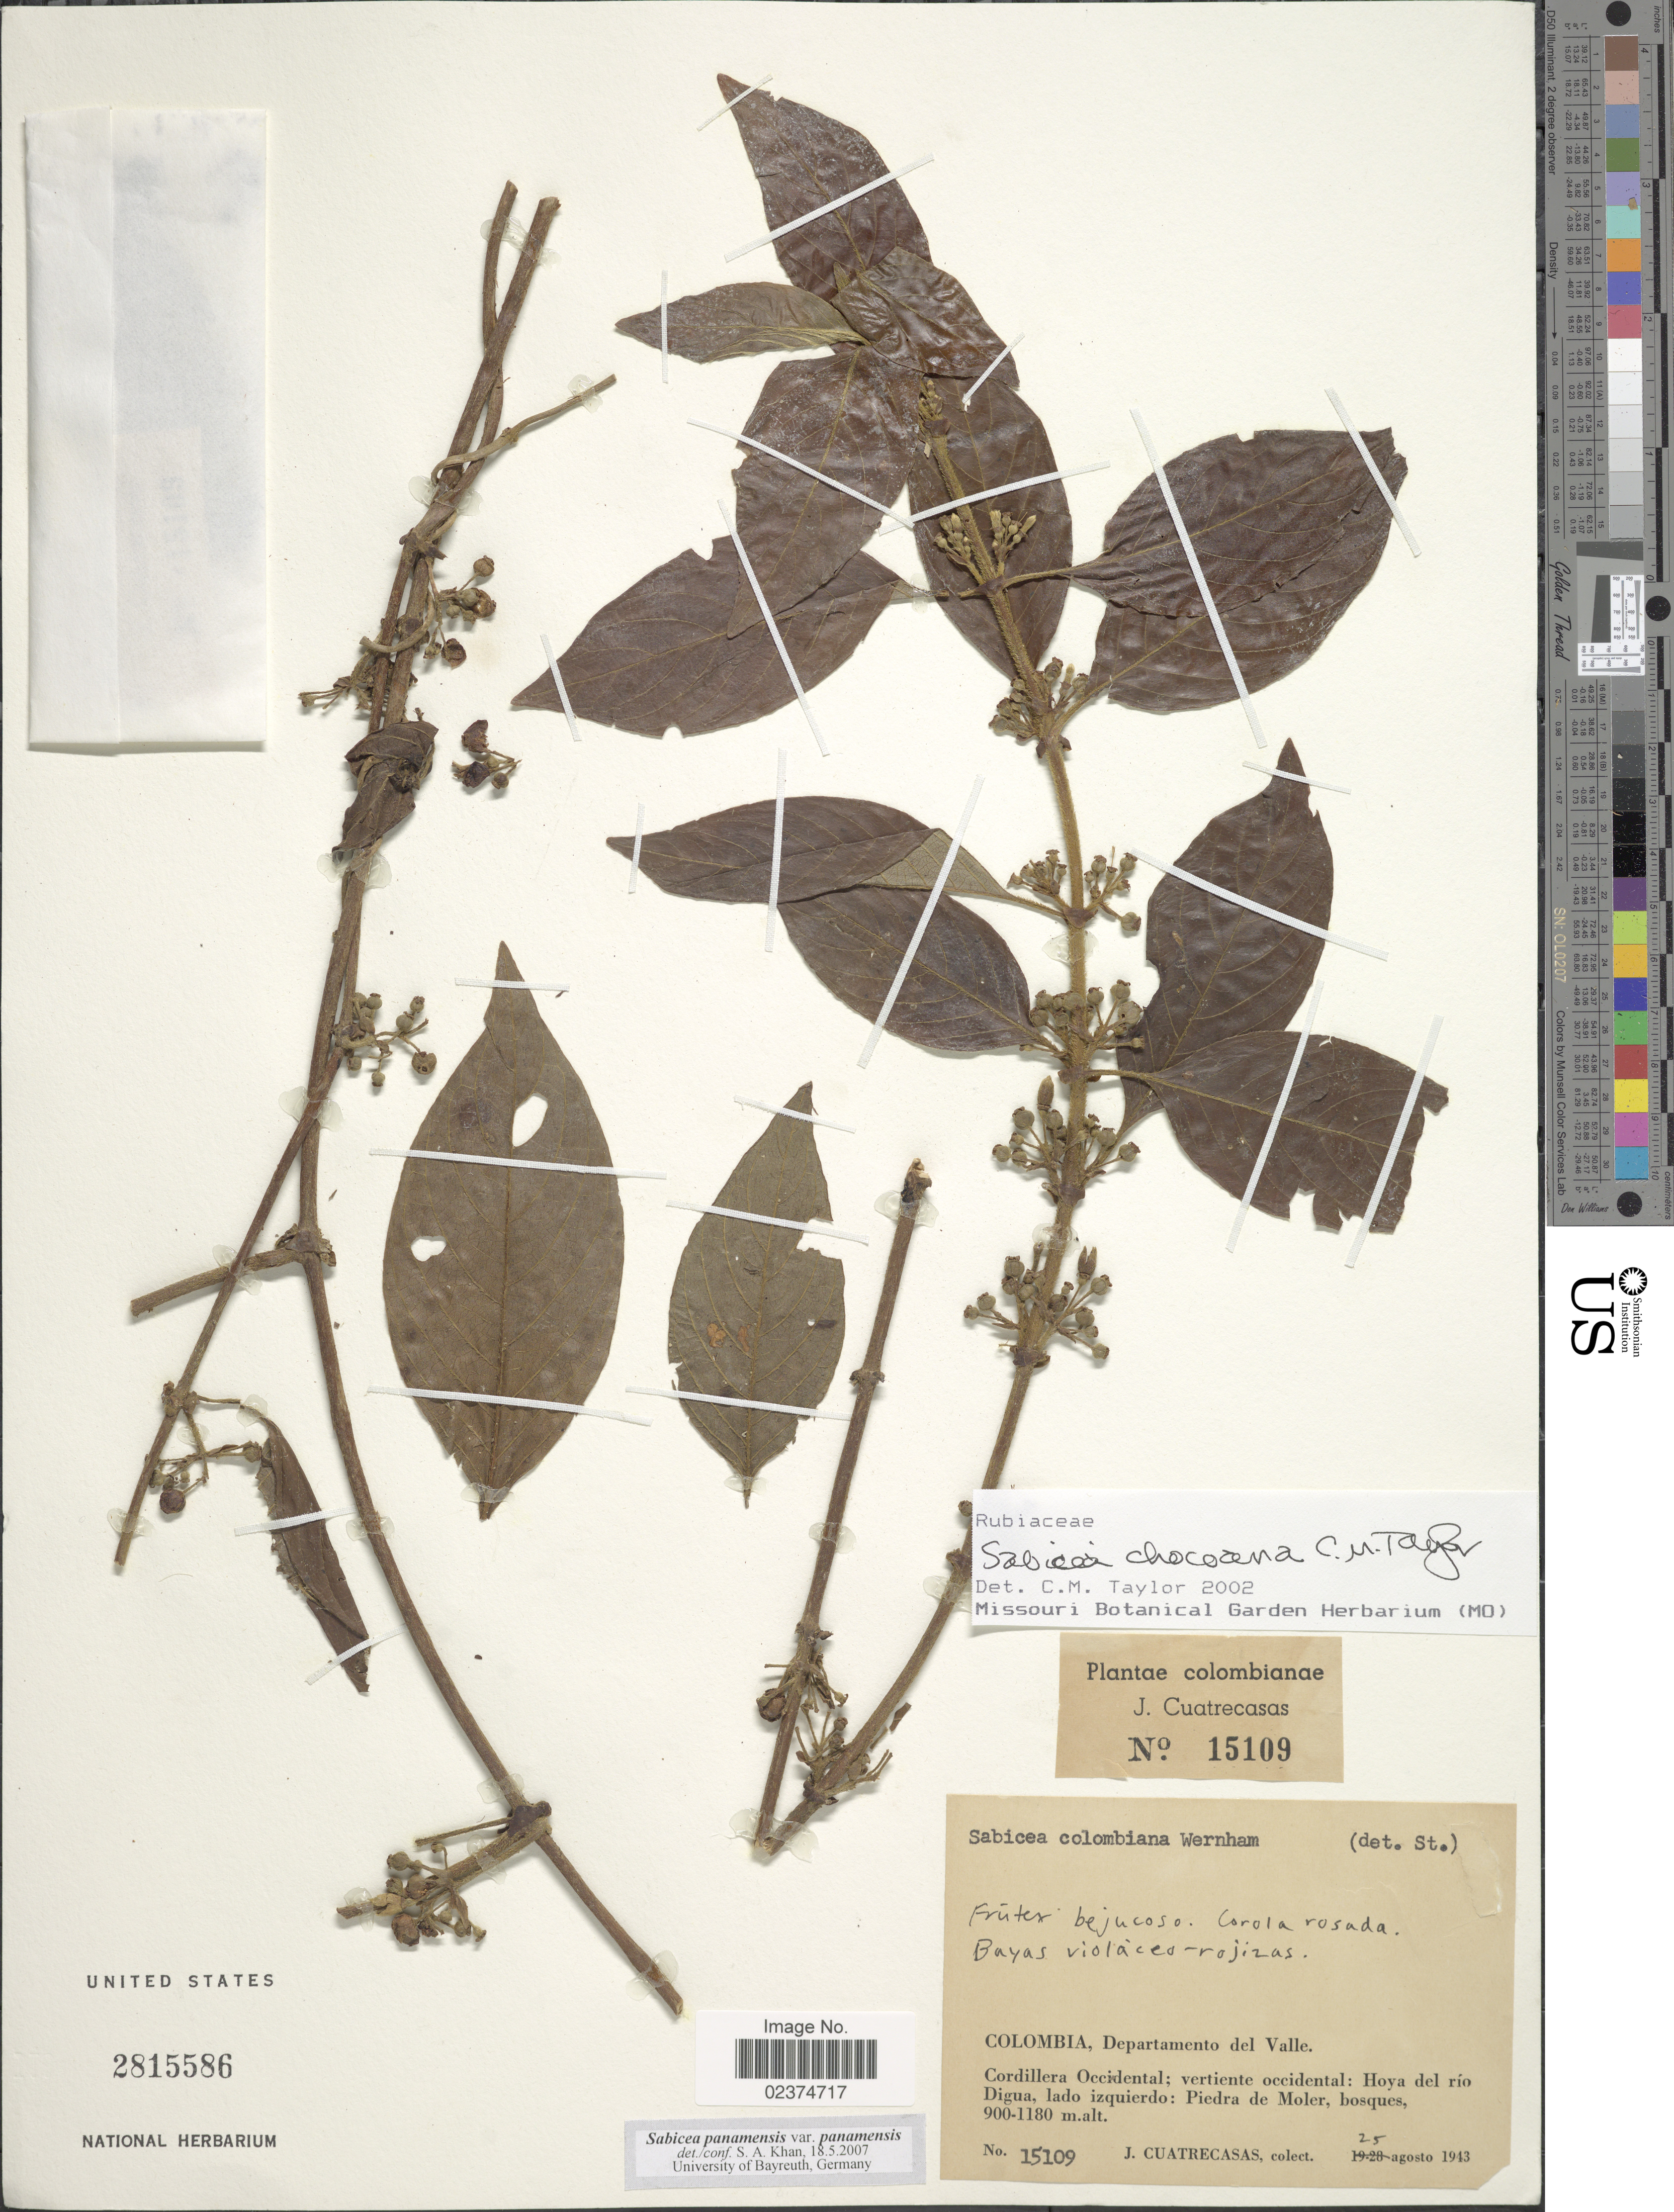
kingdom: Plantae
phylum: Tracheophyta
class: Magnoliopsida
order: Gentianales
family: Rubiaceae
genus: Sabicea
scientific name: Sabicea panamensis var. panamensis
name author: Wernham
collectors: J. Cuatrecasas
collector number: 15109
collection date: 1943-08-25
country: Colombia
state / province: Valle del Cauca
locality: Departamento del Valle, Cordillera Occidental; vertiente occidental: Hoya del rio Digua, lado izquierdo: Piedra de Moler, bosques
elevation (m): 900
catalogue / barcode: US 2815586